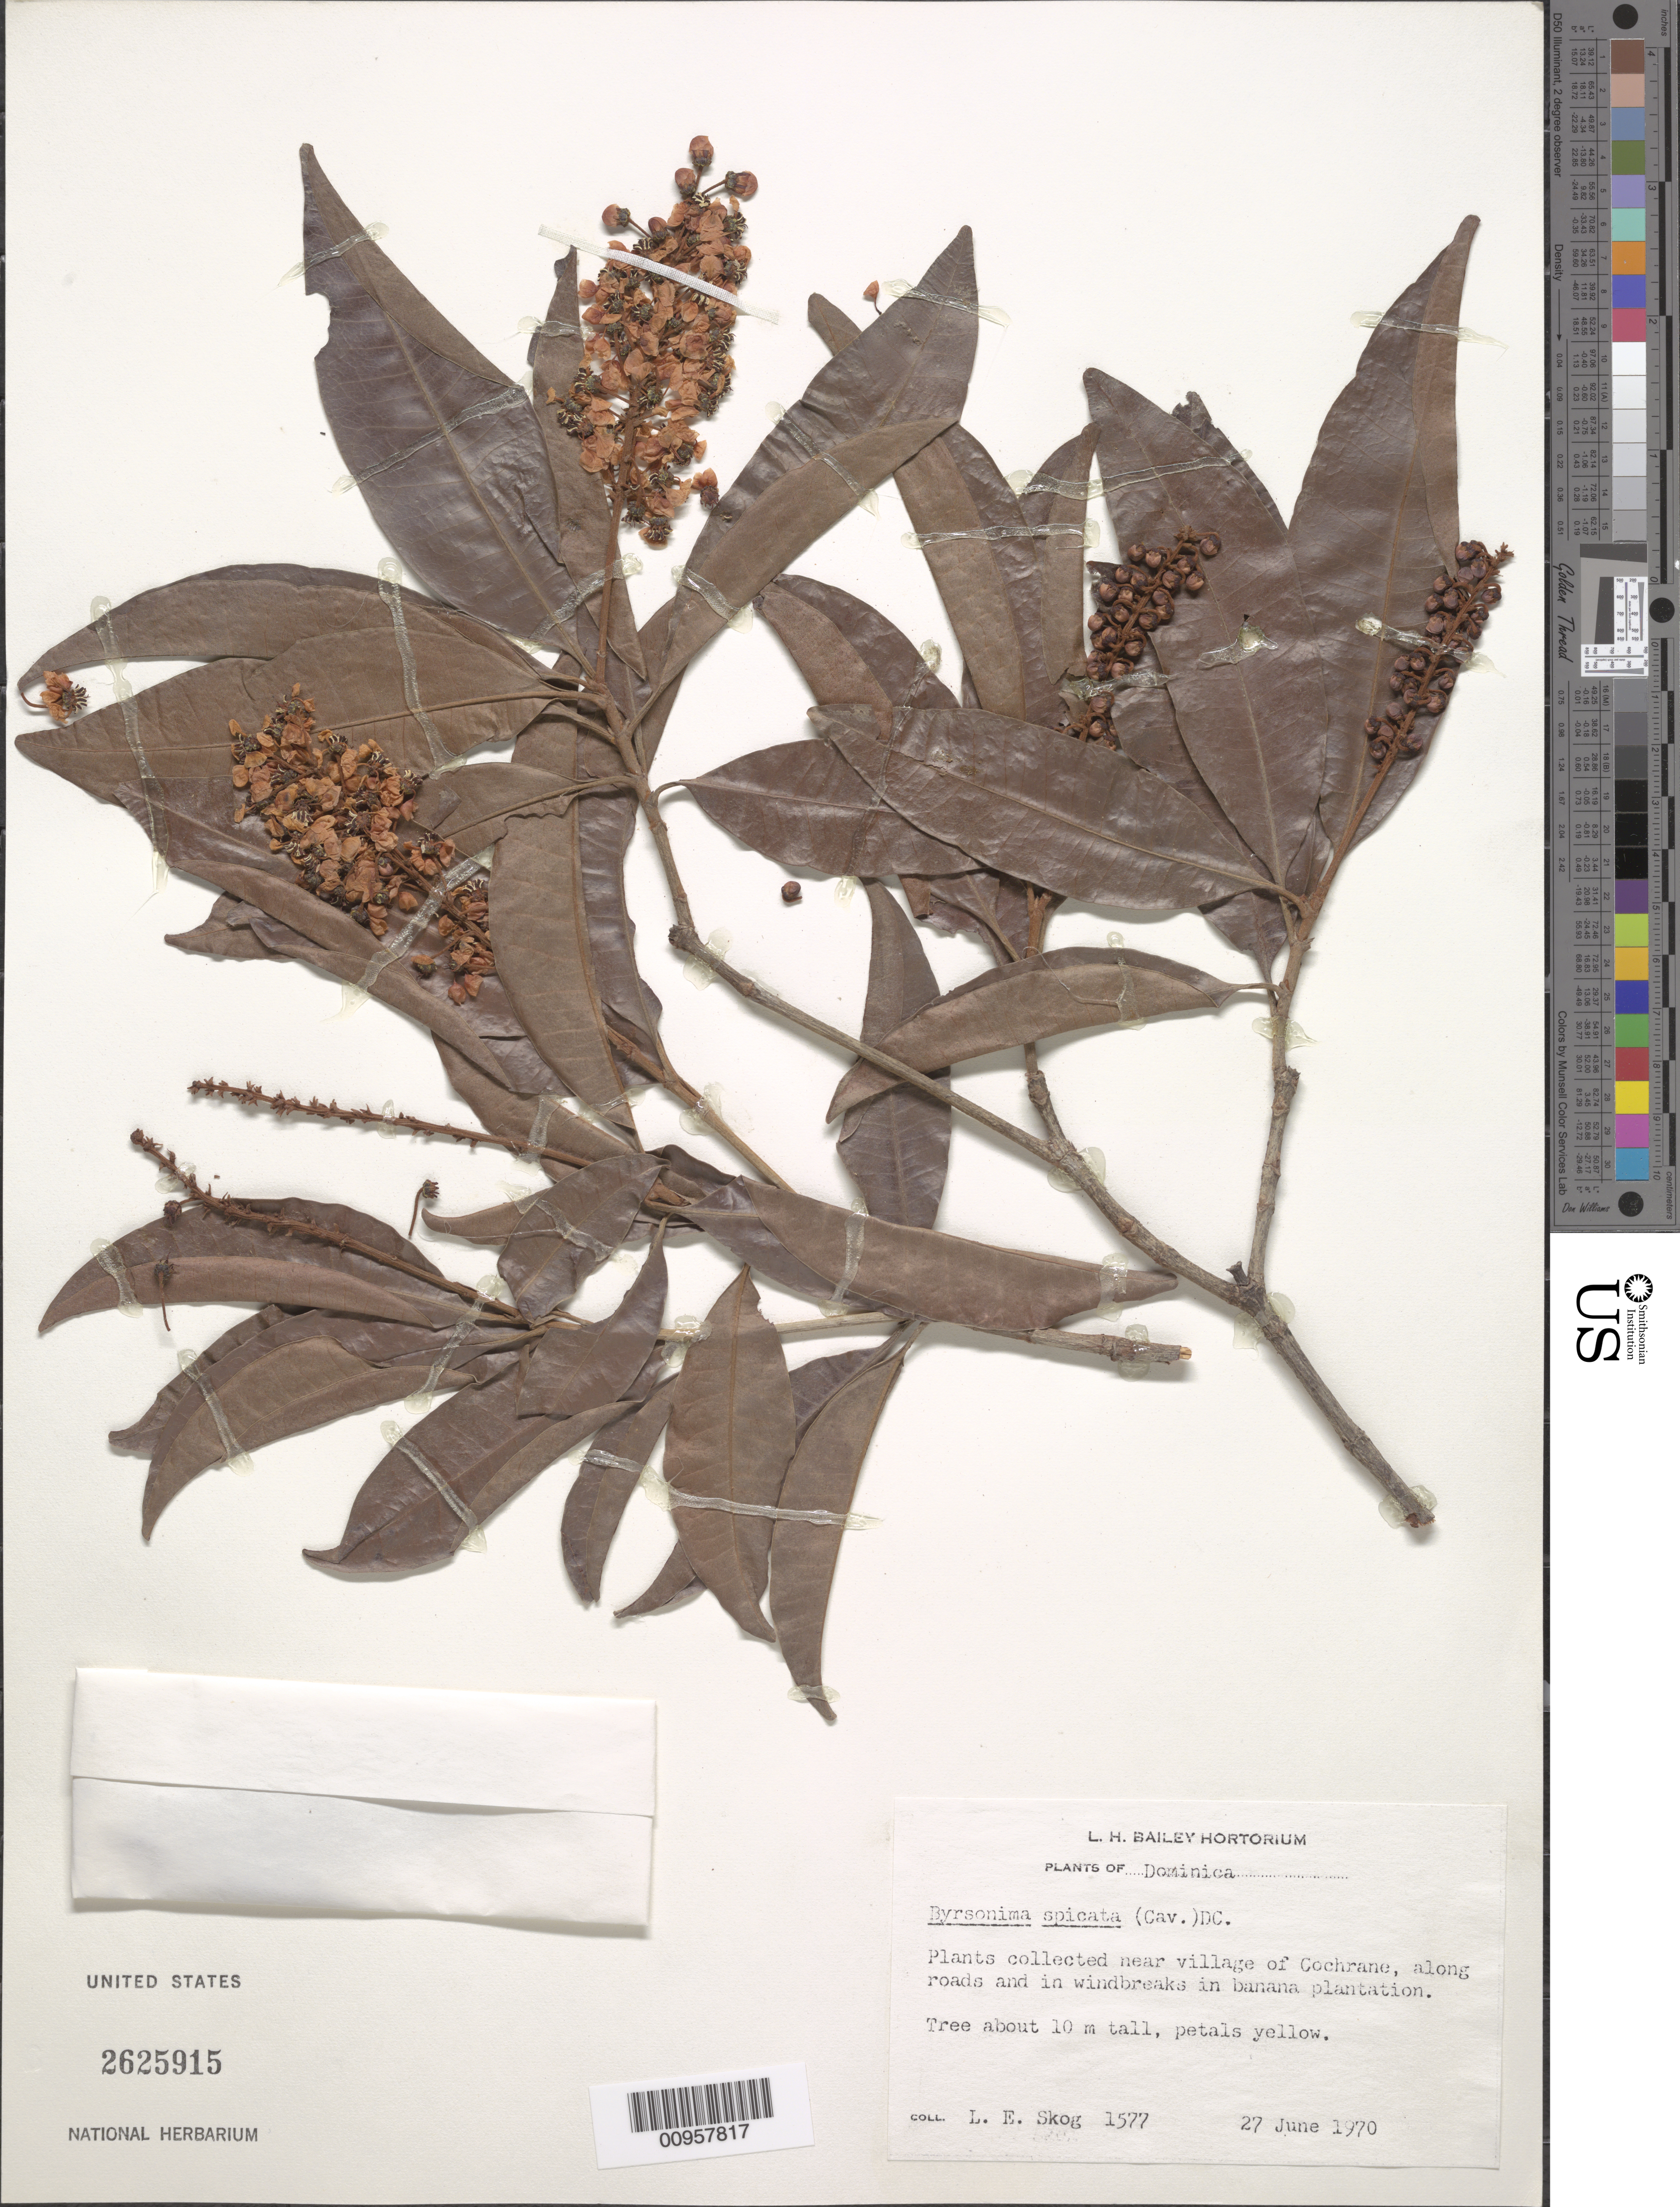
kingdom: Plantae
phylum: Tracheophyta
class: Magnoliopsida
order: Malpighiales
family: Malpighiaceae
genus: Byrsonima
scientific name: Byrsonima spicata (Cav.) DC.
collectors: L. E. Skog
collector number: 1577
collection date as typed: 27 Jun 1970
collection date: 1970-06-27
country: Dominica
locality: Near village of Cochrane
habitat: Along roads and in windbreaks in banana plantation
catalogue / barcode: US 2625915